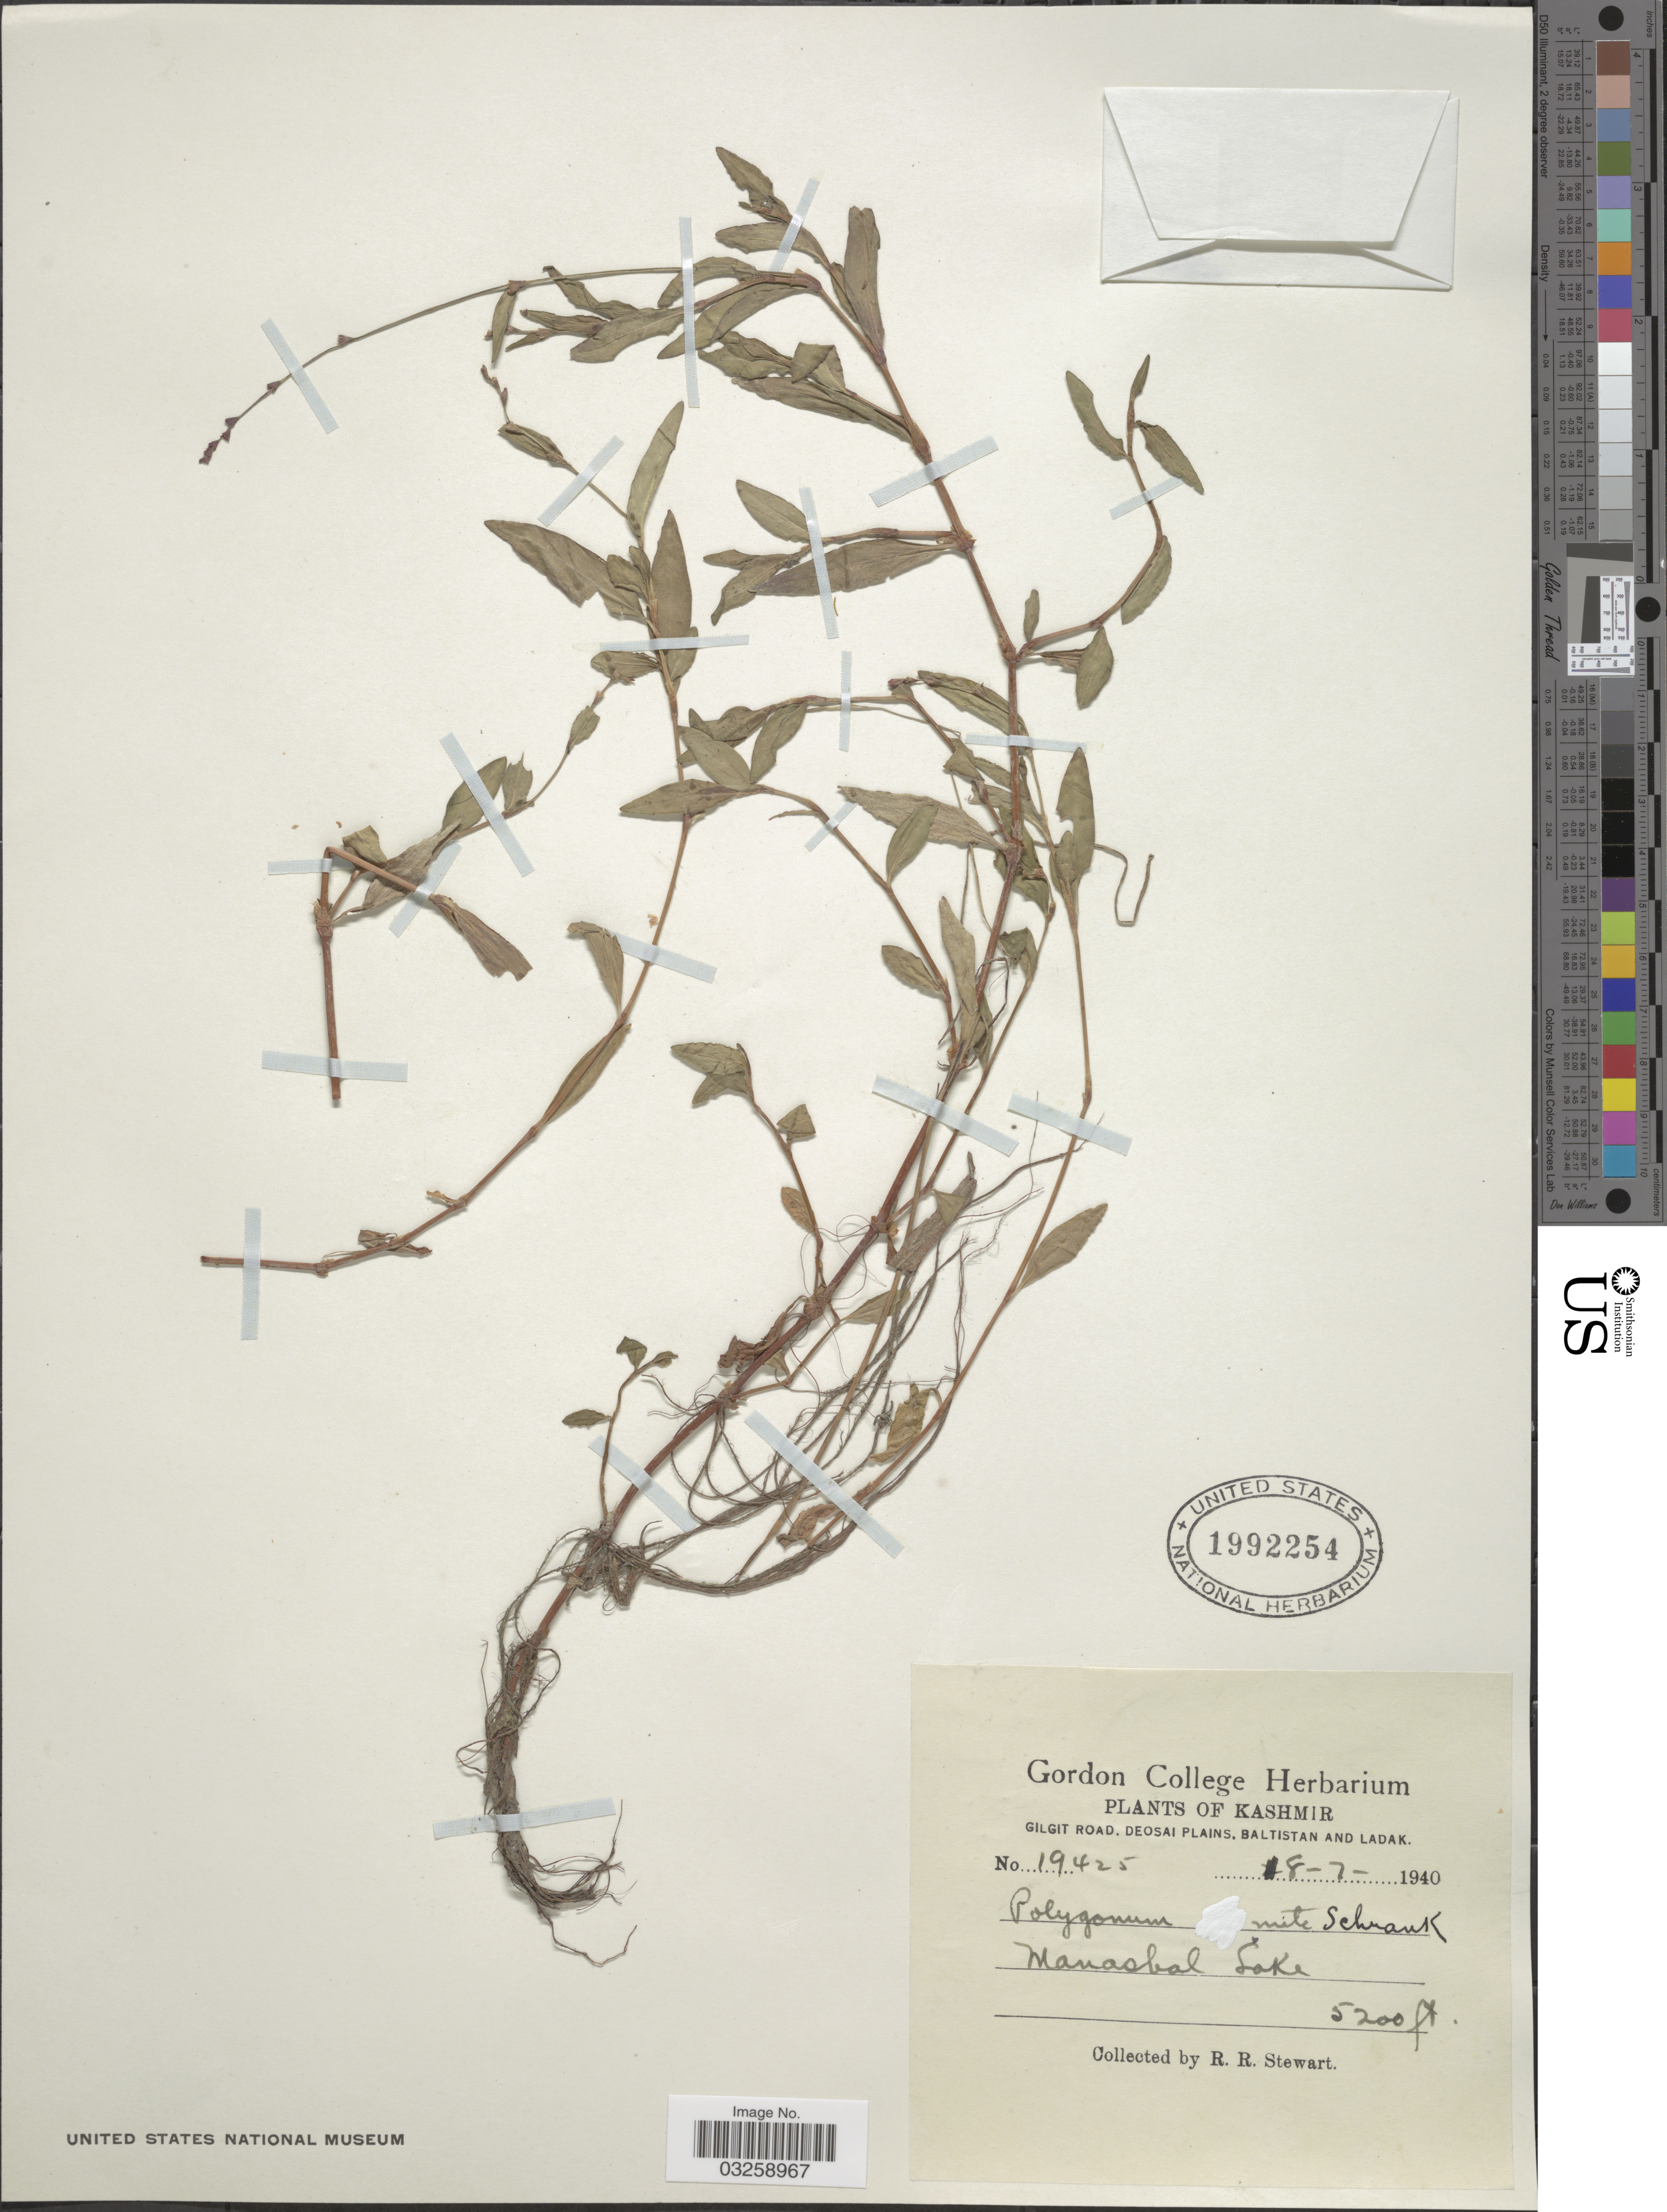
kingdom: Plantae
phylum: Tracheophyta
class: Magnoliopsida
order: Caryophyllales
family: Polygonaceae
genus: Polygonum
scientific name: Polygonum mite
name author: Schrank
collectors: R. Stewart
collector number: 19425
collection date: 1940-07-08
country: India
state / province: Jammu and Kashmir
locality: Kashmir. Gilgit Road, Deosai Plains, Baltistan and Ladak. Manasbal Lake.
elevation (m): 1585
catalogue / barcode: US 1992254